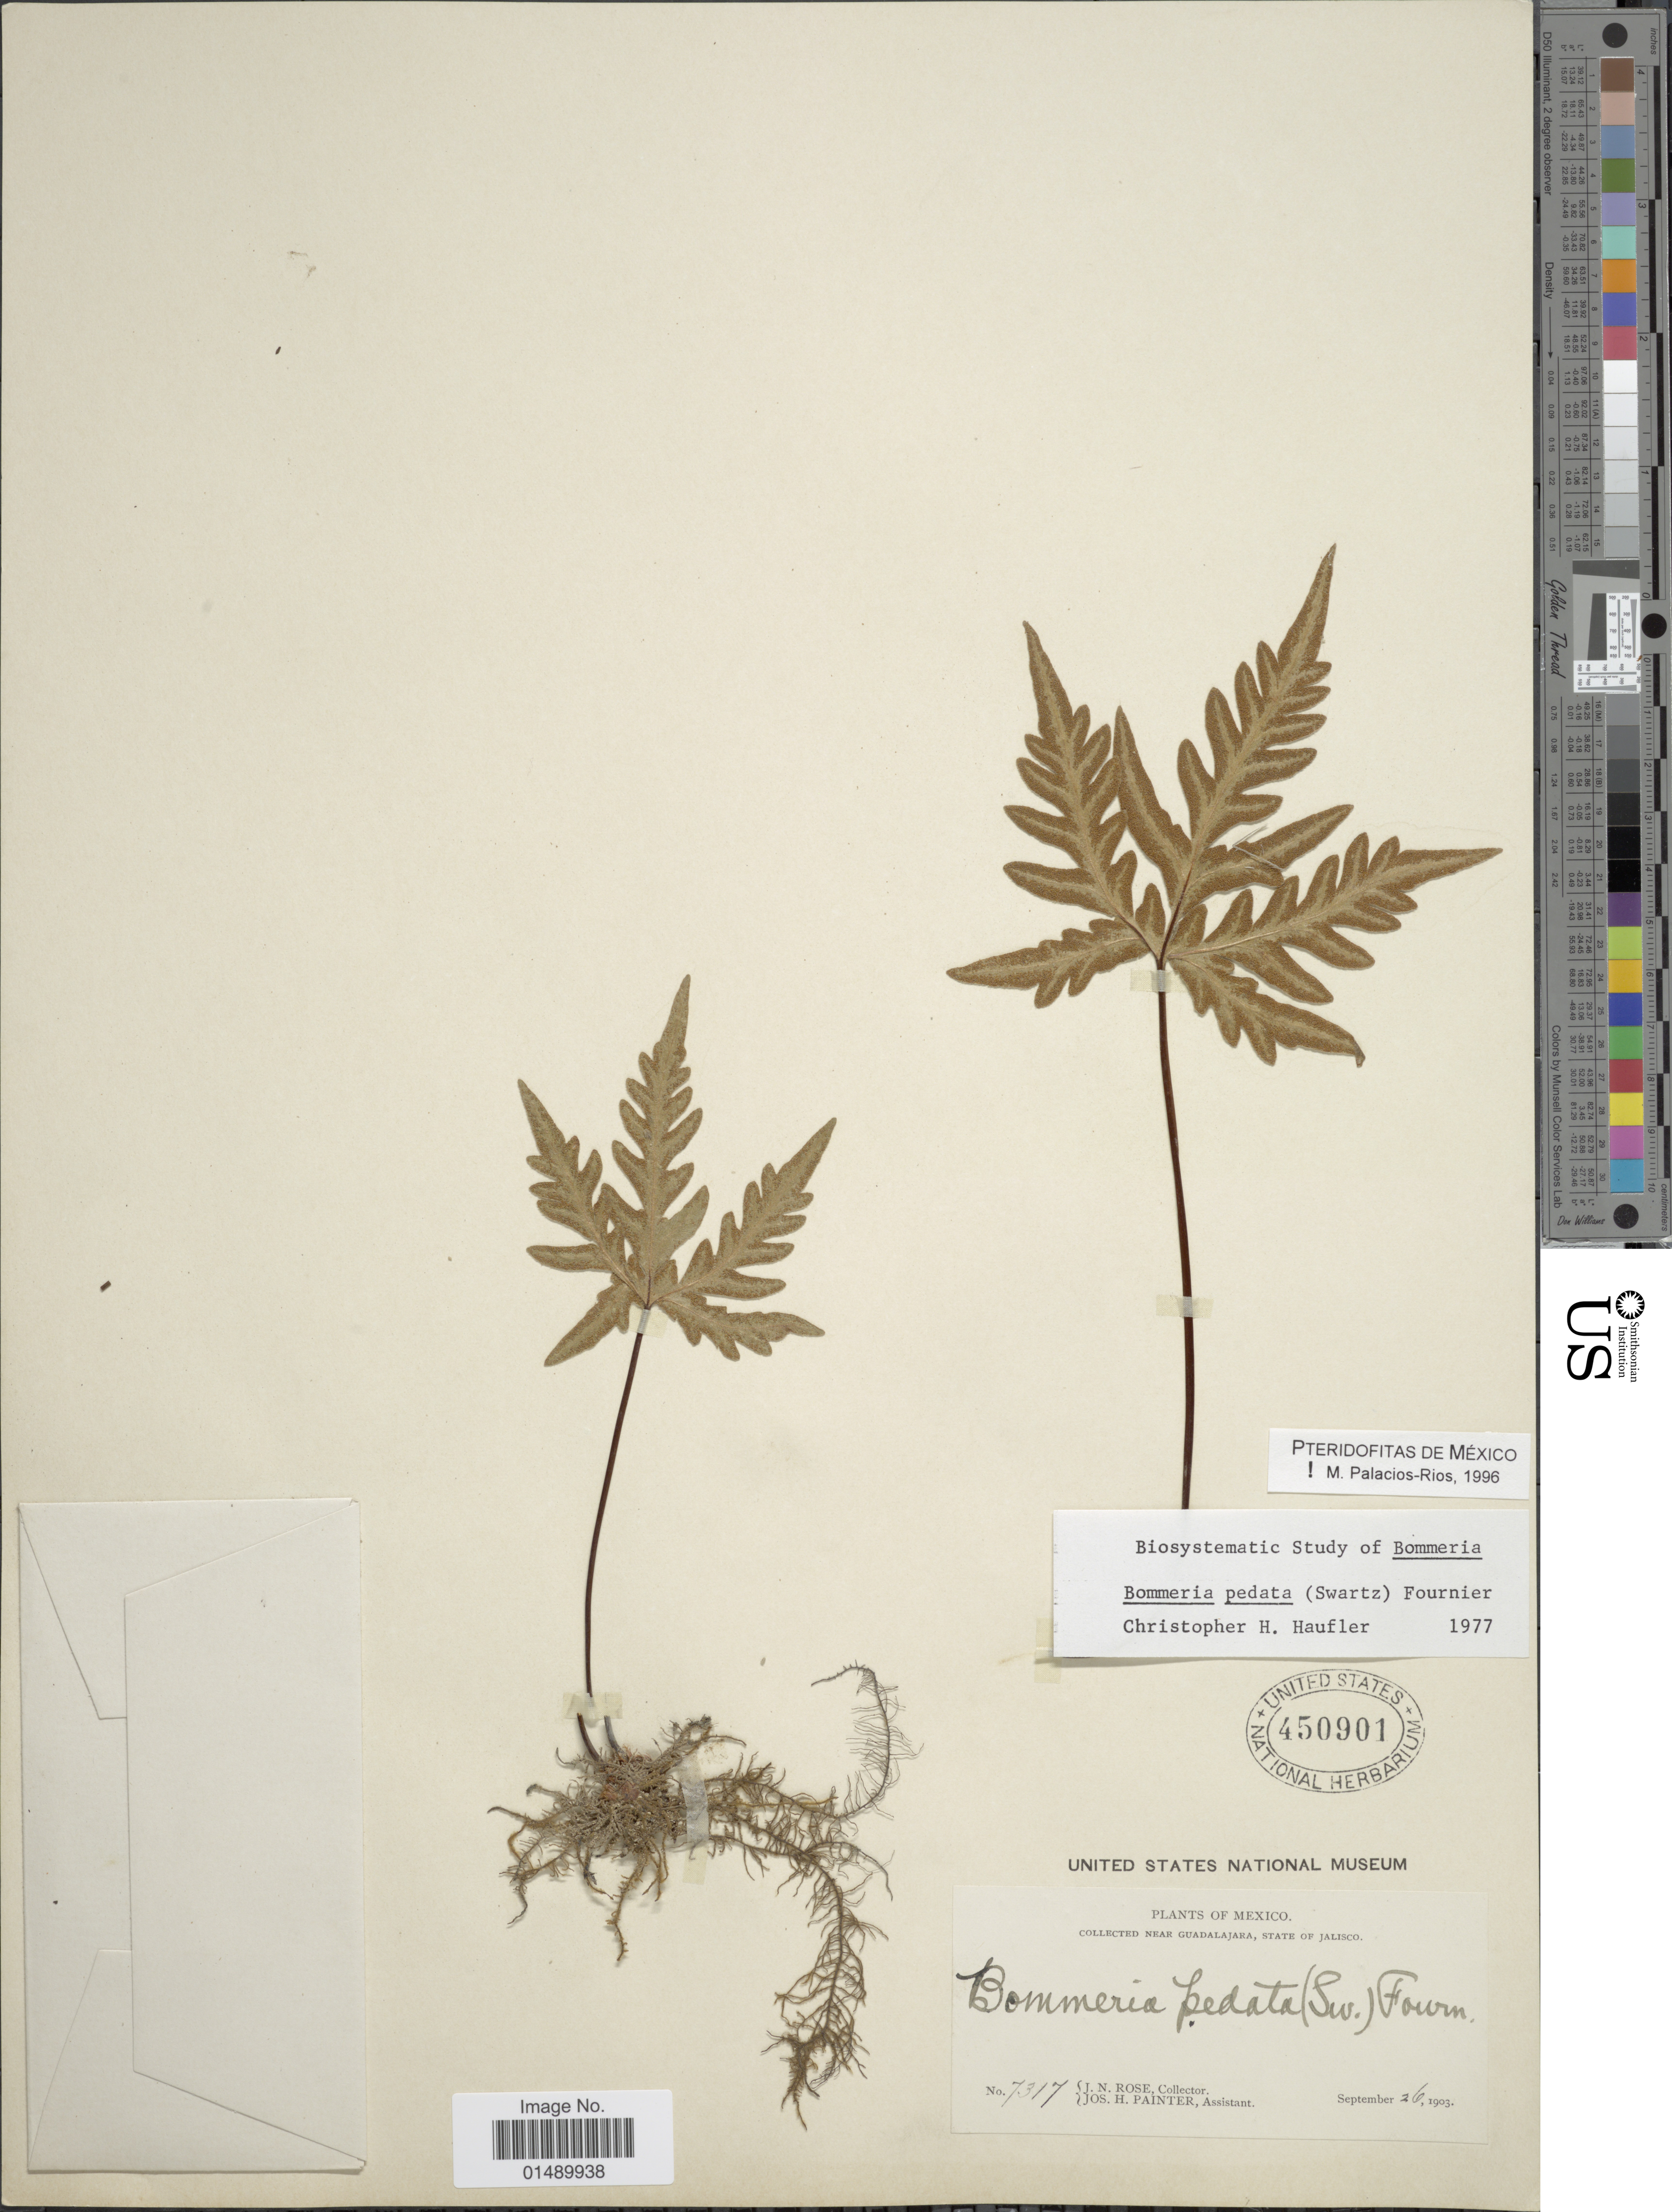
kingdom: Plantae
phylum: Tracheophyta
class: Polypodiopsida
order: Polypodiales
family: Pteridaceae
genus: Bommeria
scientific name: Bommeria pedata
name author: (Sw.) E. Fourn.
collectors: J. N. Rose & J. H. Painter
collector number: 7317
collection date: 1903-09-26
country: Mexico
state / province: Jalisco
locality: Mexico, near Guadalajara.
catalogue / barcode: US 450901